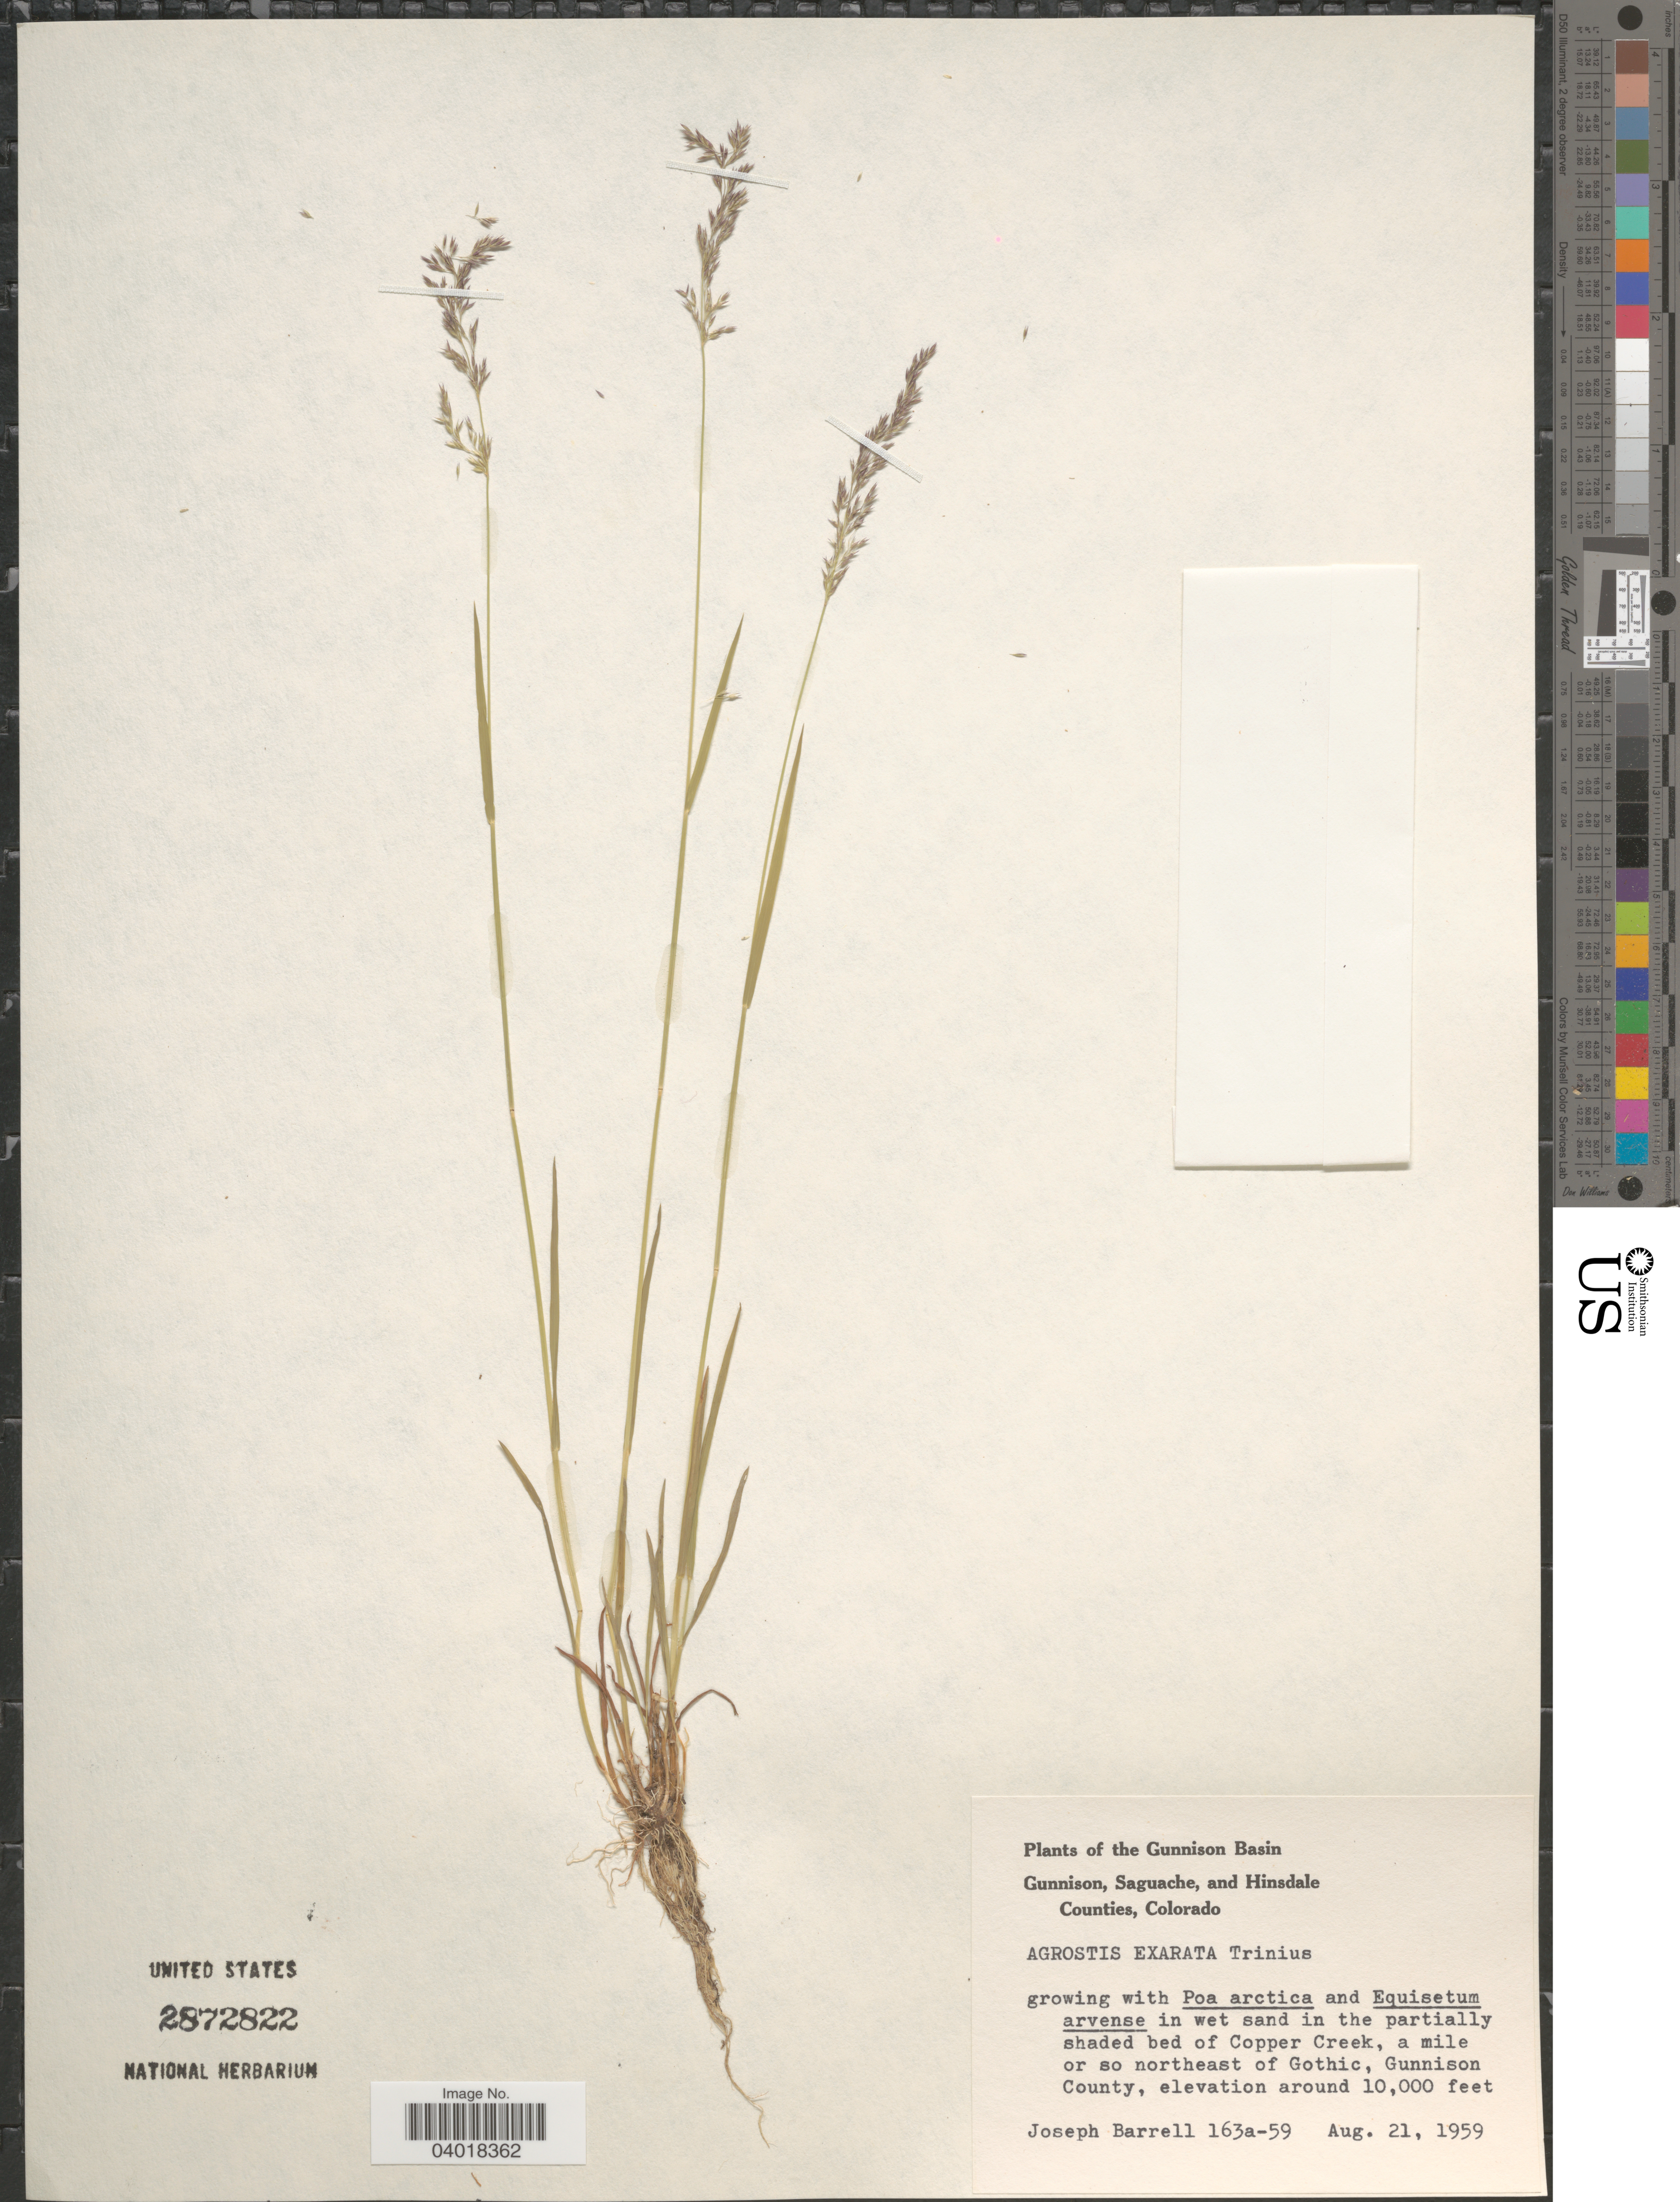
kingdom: Plantae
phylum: Tracheophyta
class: Liliopsida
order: Poales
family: Poaceae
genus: Agrostis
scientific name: Agrostis exarata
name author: Trin.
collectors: J. Barrell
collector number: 163a-59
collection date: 1959-08-21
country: United States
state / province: Colorado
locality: The Gunnison Basin. Bed of Copper Creek, a mile or so northeast of Gothic, Gunnison County.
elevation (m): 3048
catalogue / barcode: US 2872822